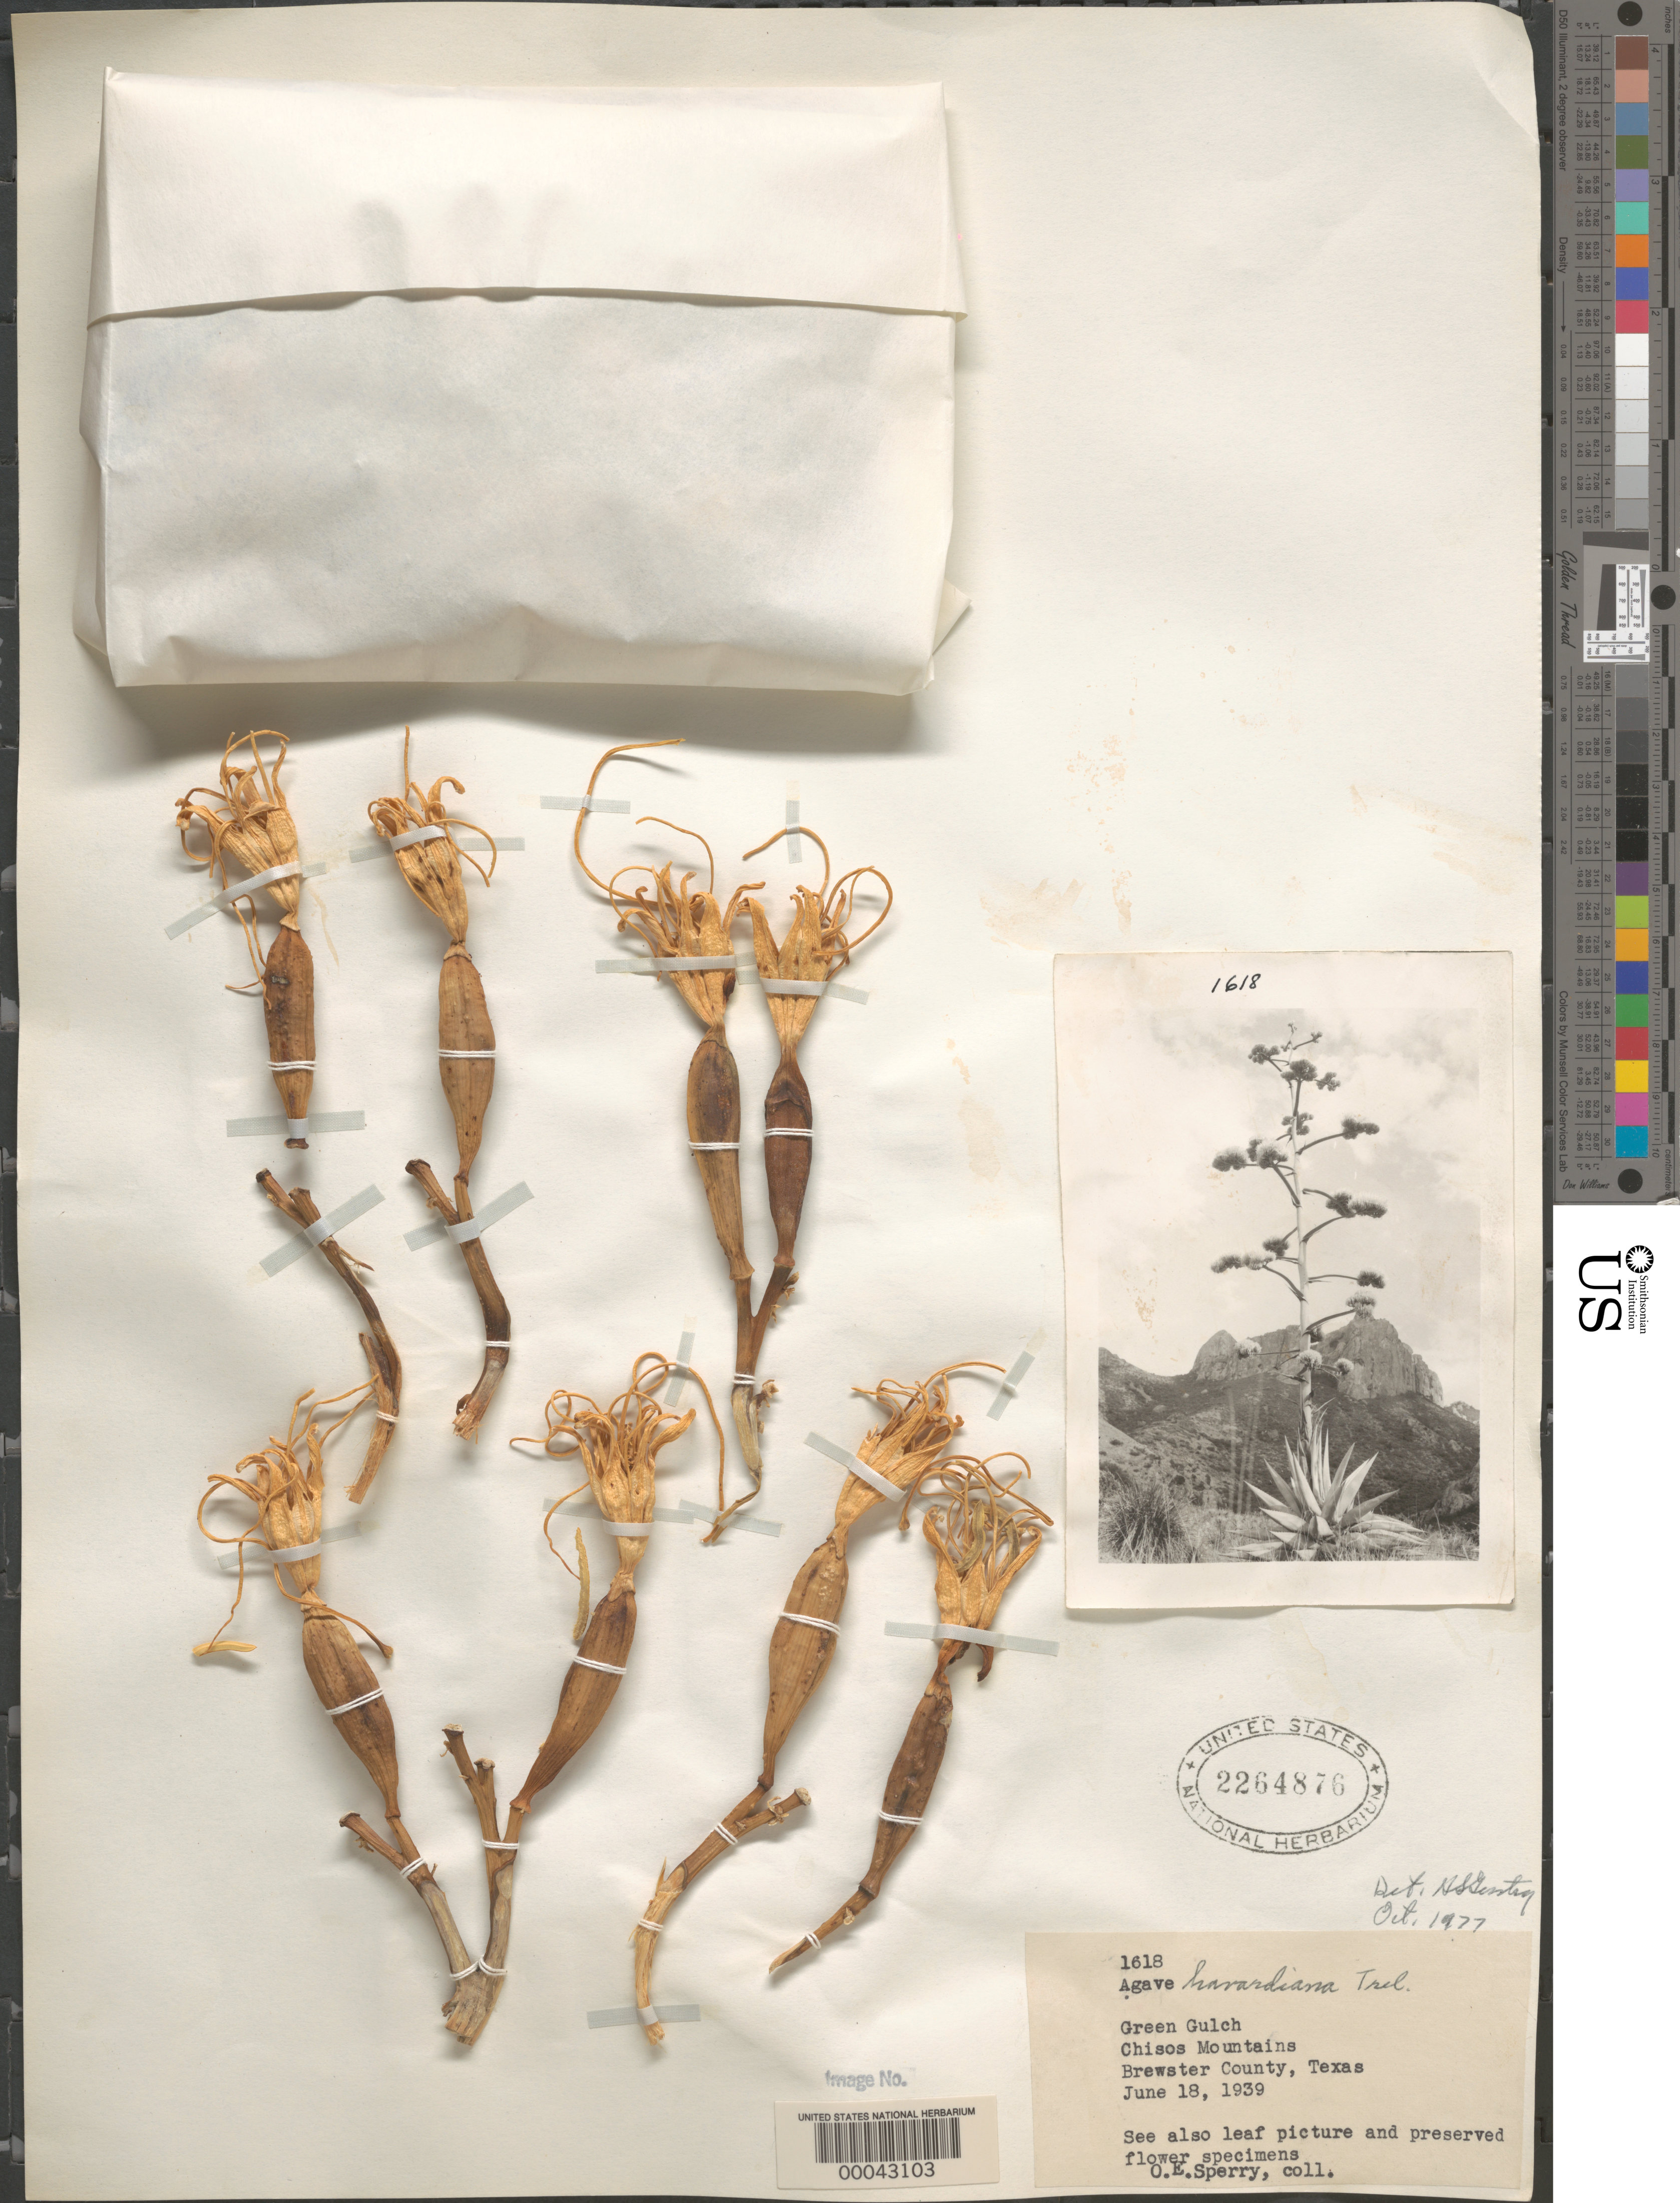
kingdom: Plantae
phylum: Tracheophyta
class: Liliopsida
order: Asparagales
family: Asparagaceae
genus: Agave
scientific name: Agave havardiana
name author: Trel.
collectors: O. E. Sperry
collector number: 1618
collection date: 1939-06-18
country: United States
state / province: Texas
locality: Green Gulch. Chisos Mountains. Brewster County.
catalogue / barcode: US 2264876